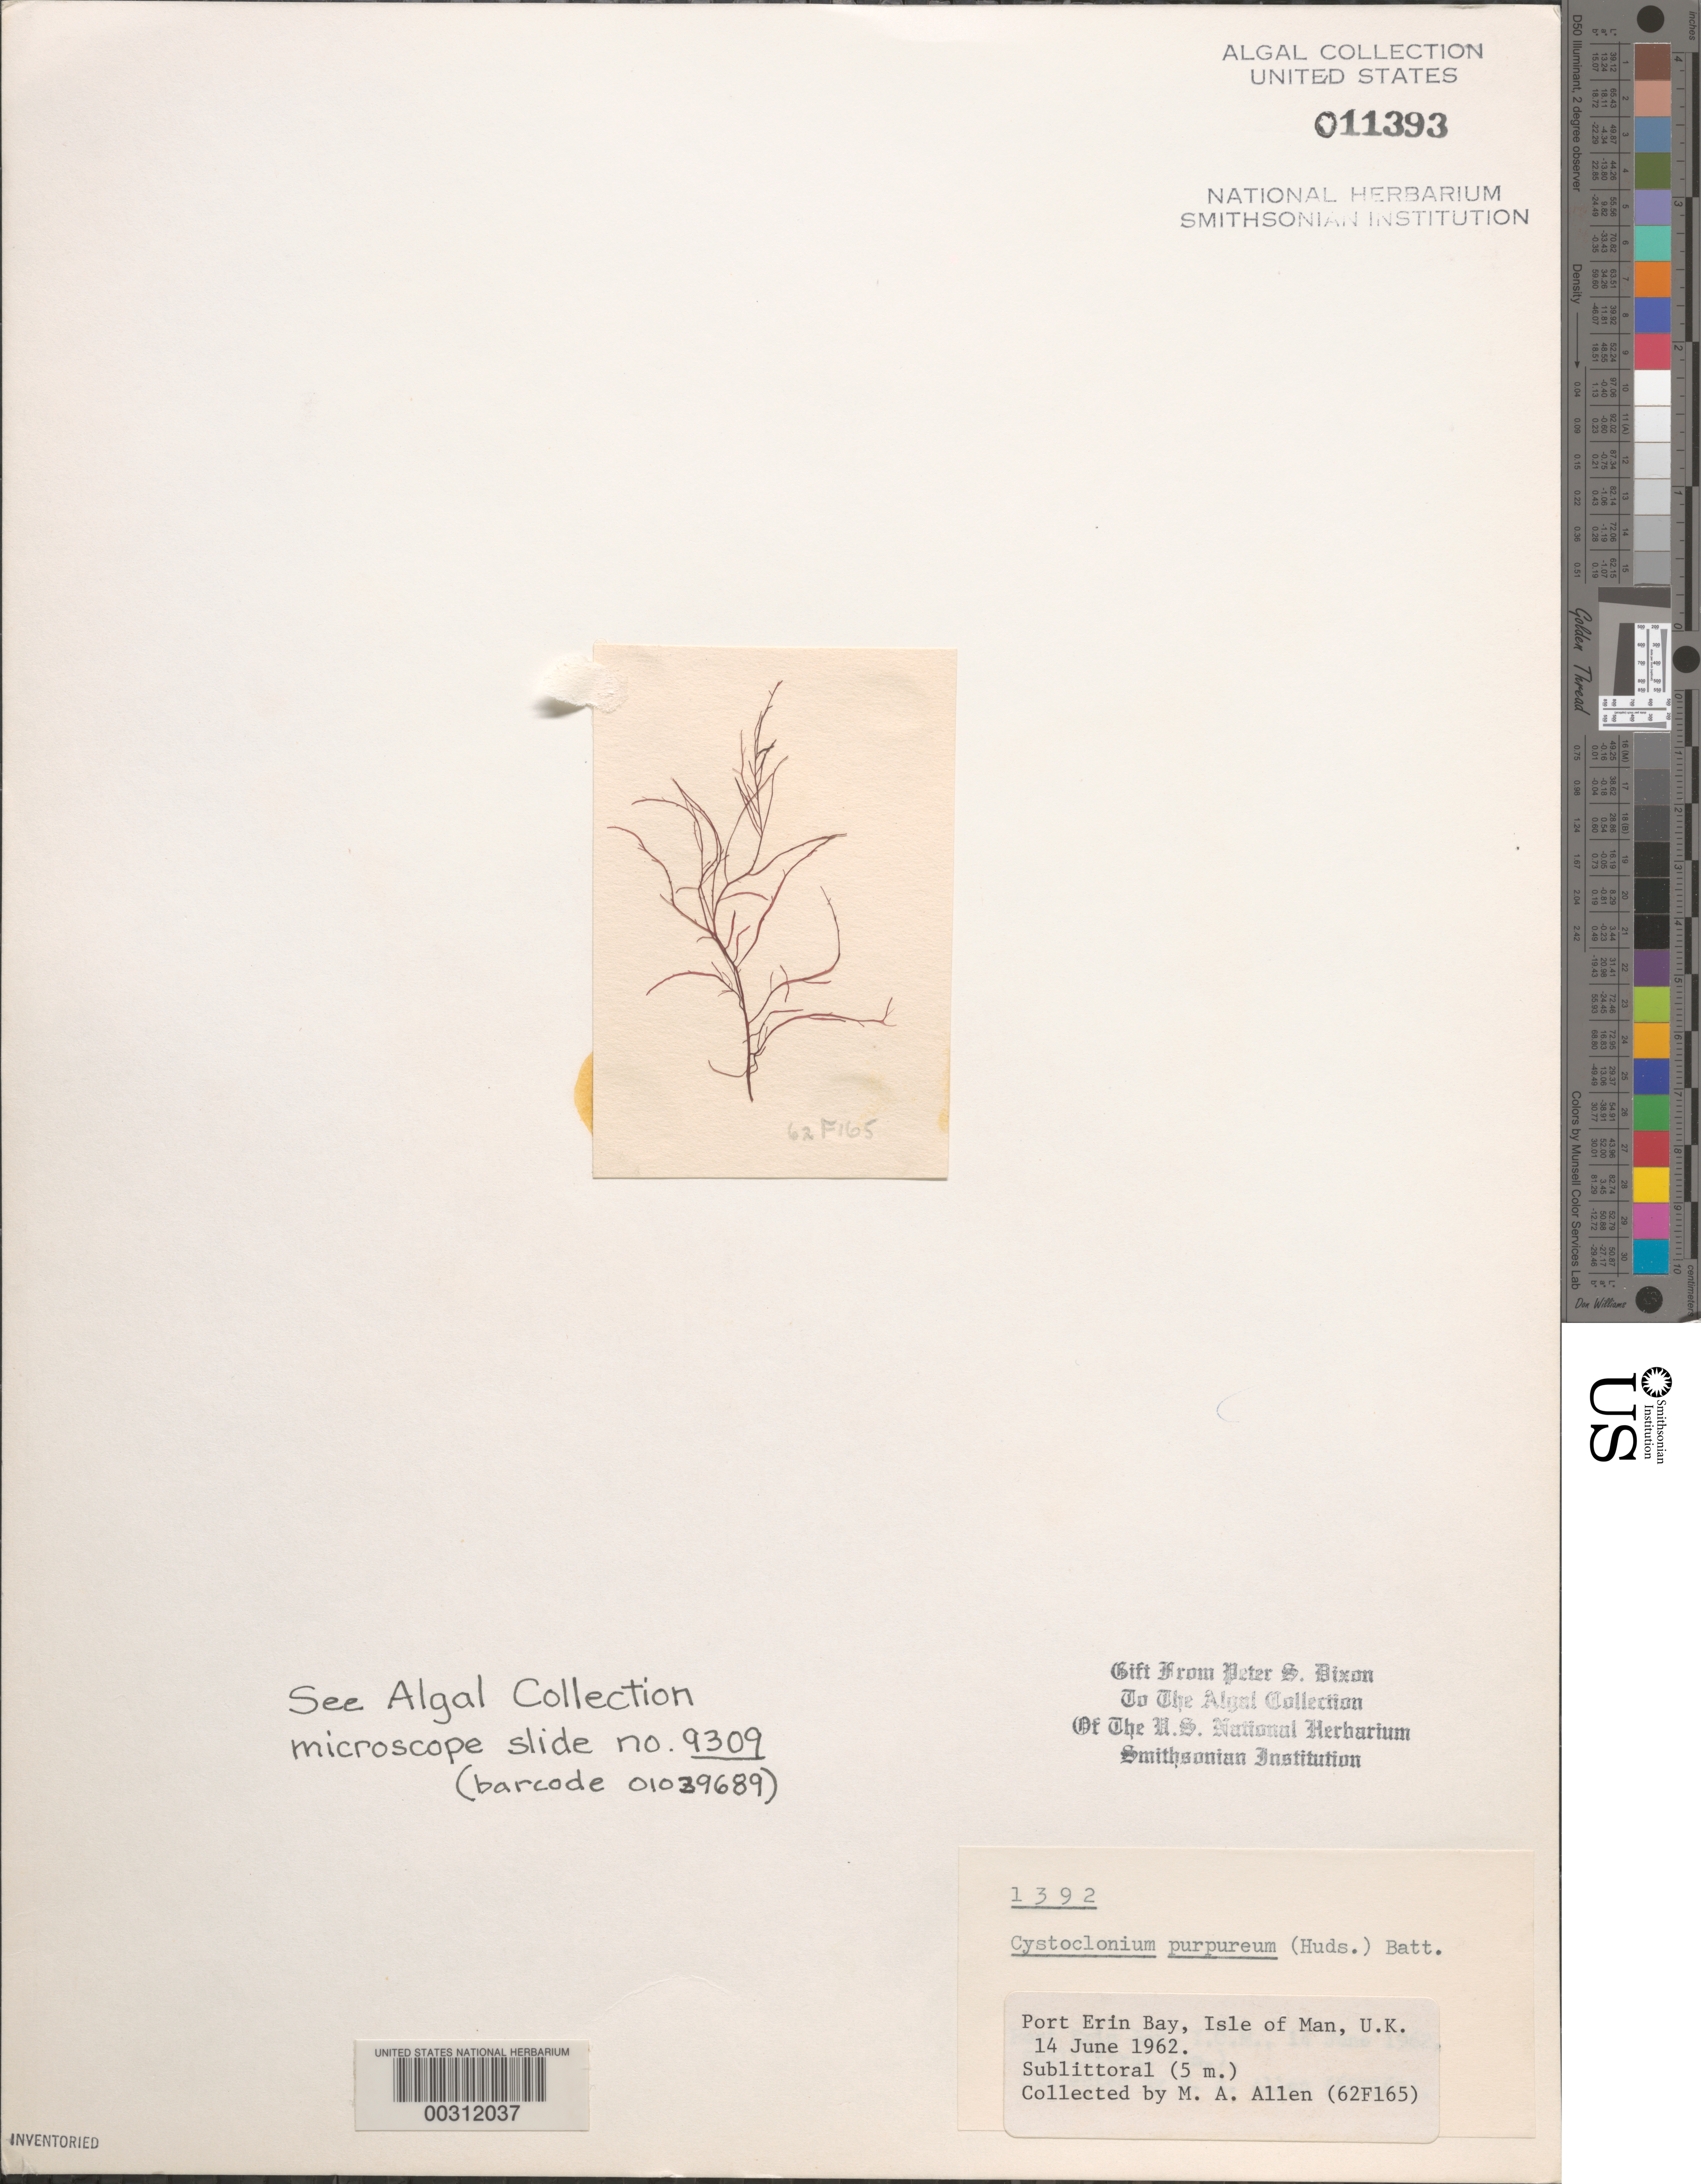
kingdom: Plantae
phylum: Rhodophyta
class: Florideophyceae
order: Gigartinales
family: Cystocloniaceae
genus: Cystoclonium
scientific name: Cystoclonium purpureum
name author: (Huds.) Batters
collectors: M. A. Allen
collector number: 62F165 & PSD 1392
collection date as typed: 14 Jun 1962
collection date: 1962-06-14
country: United Kingdom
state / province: England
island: Isle of Man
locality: Port Erin Bay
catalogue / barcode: US 11393